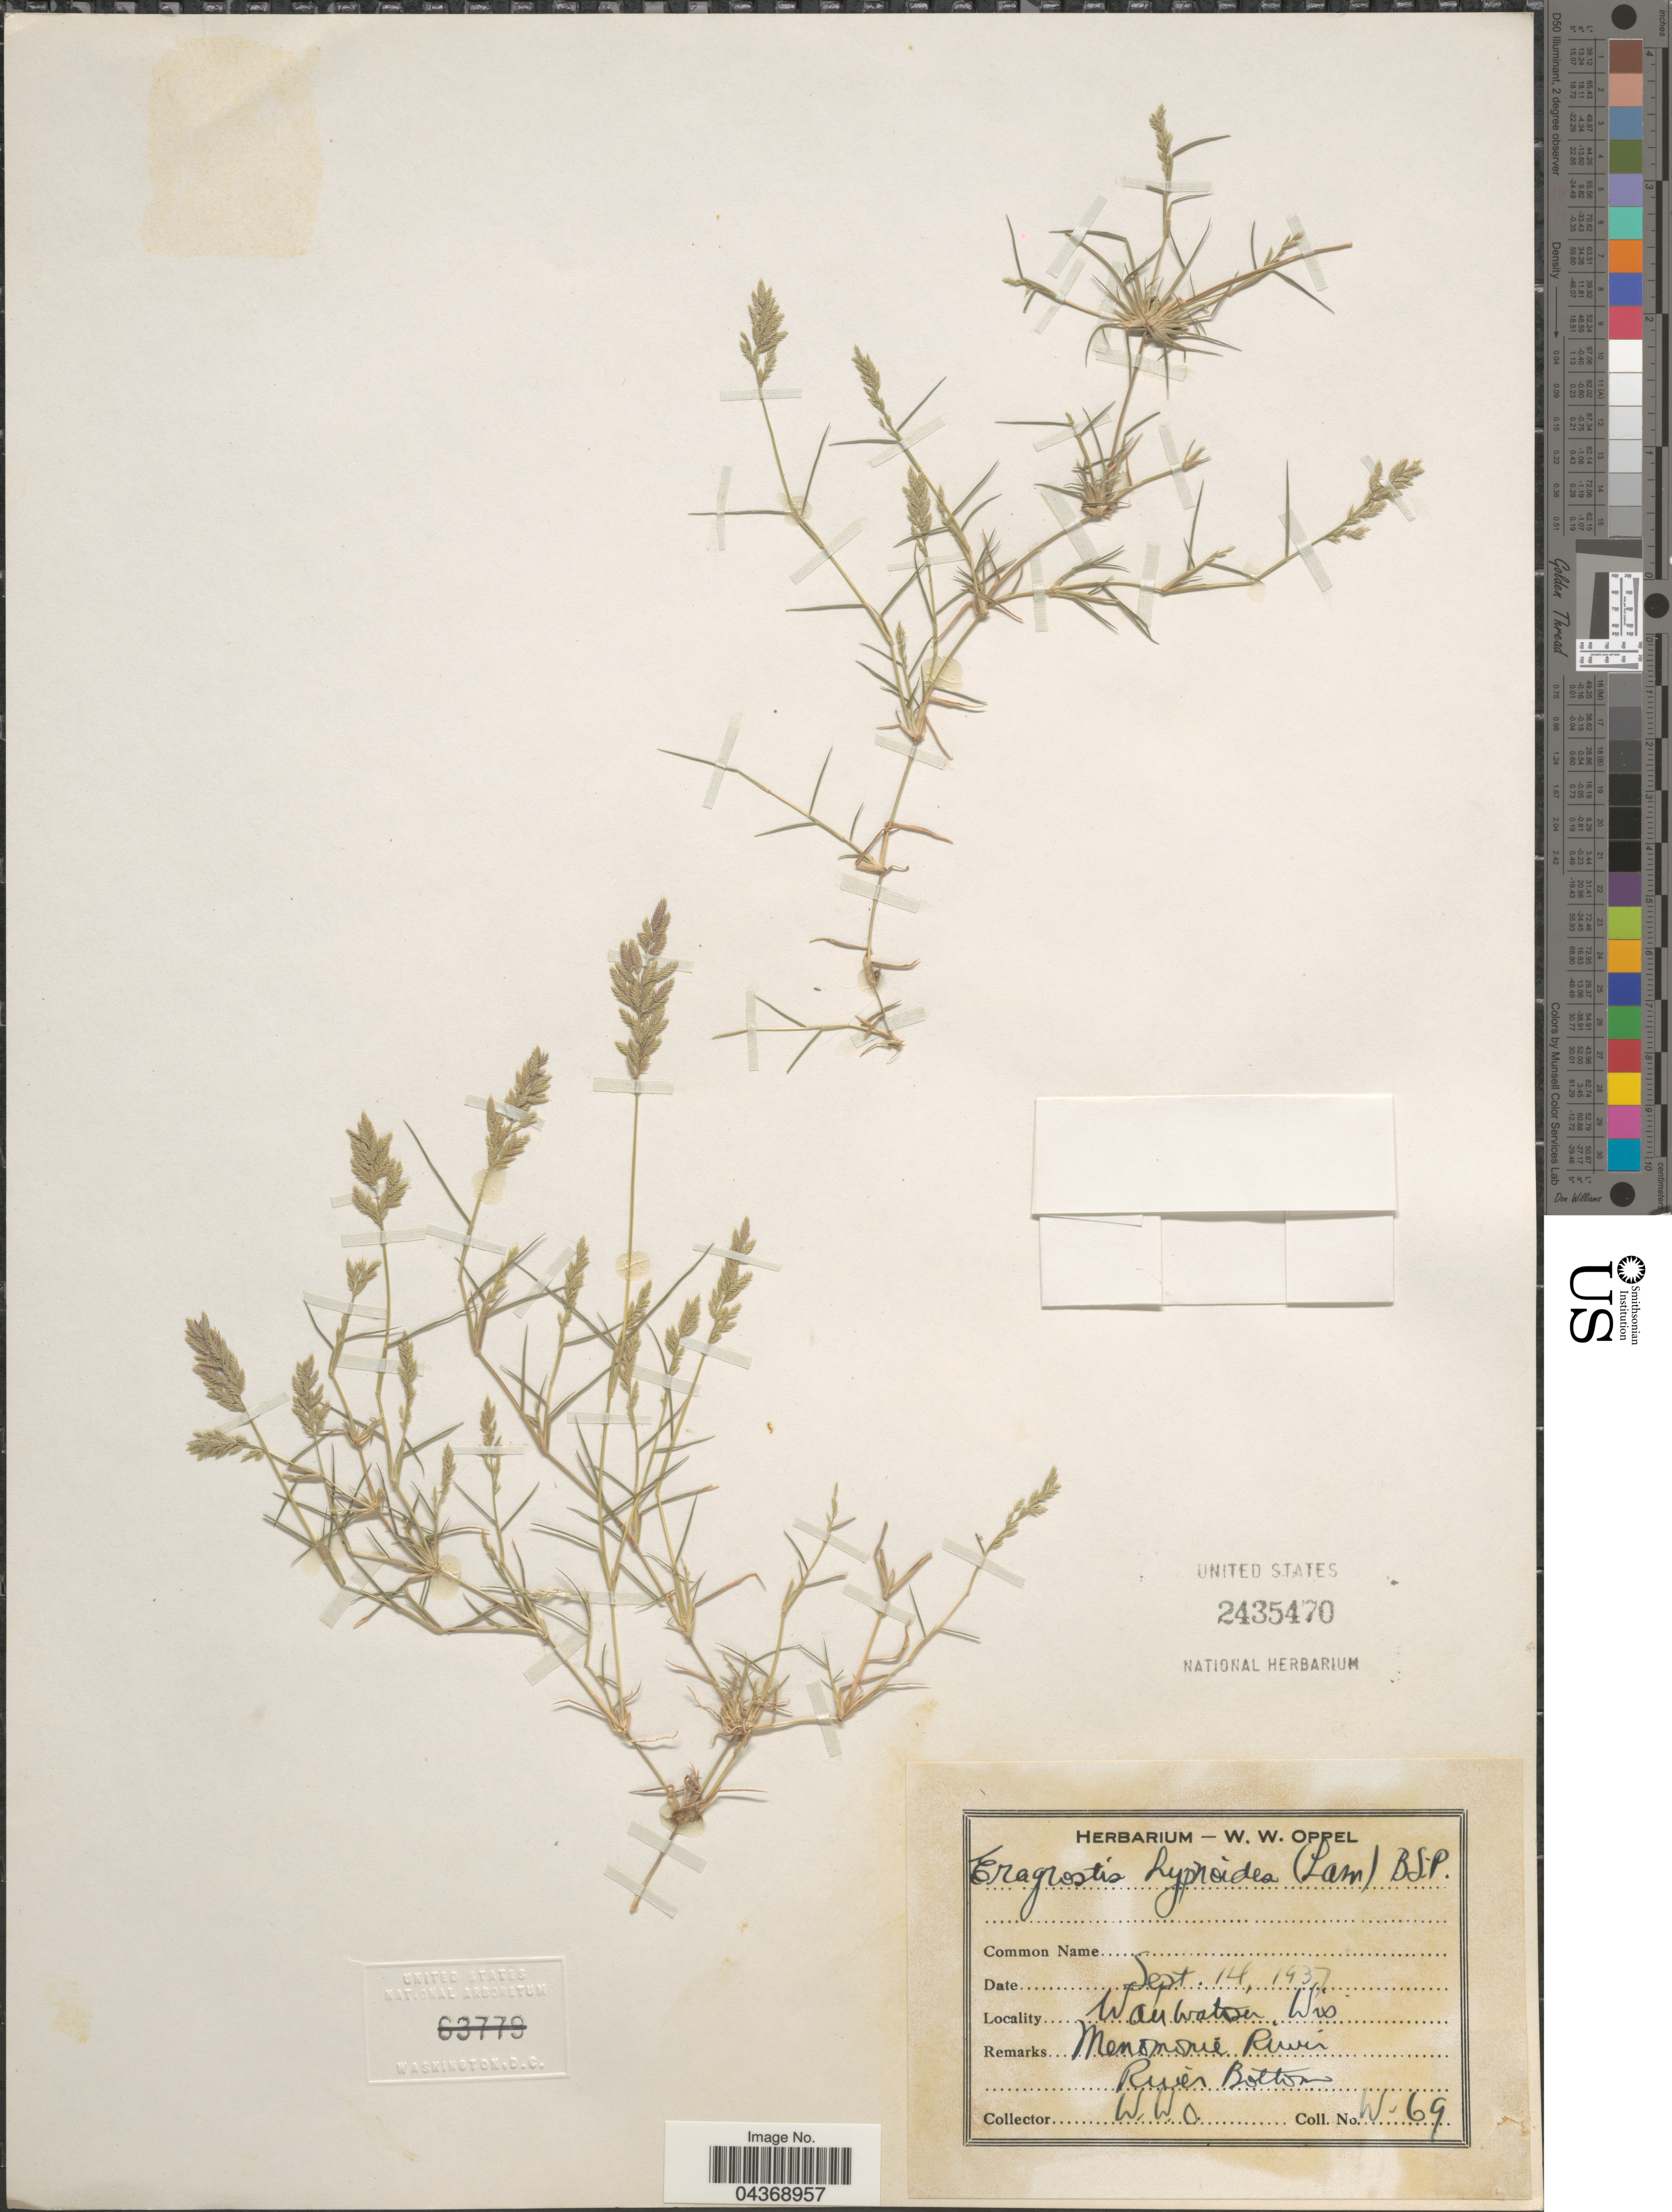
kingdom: Plantae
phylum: Tracheophyta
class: Liliopsida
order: Poales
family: Poaceae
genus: Eragrostis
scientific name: Eragrostis intermedia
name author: Hitchc.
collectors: W. Oppel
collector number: W-69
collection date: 1937-09-14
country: United States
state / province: Wisconsin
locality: Wauwatosa. Menomonie River. River Bottom.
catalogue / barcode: US 2435470